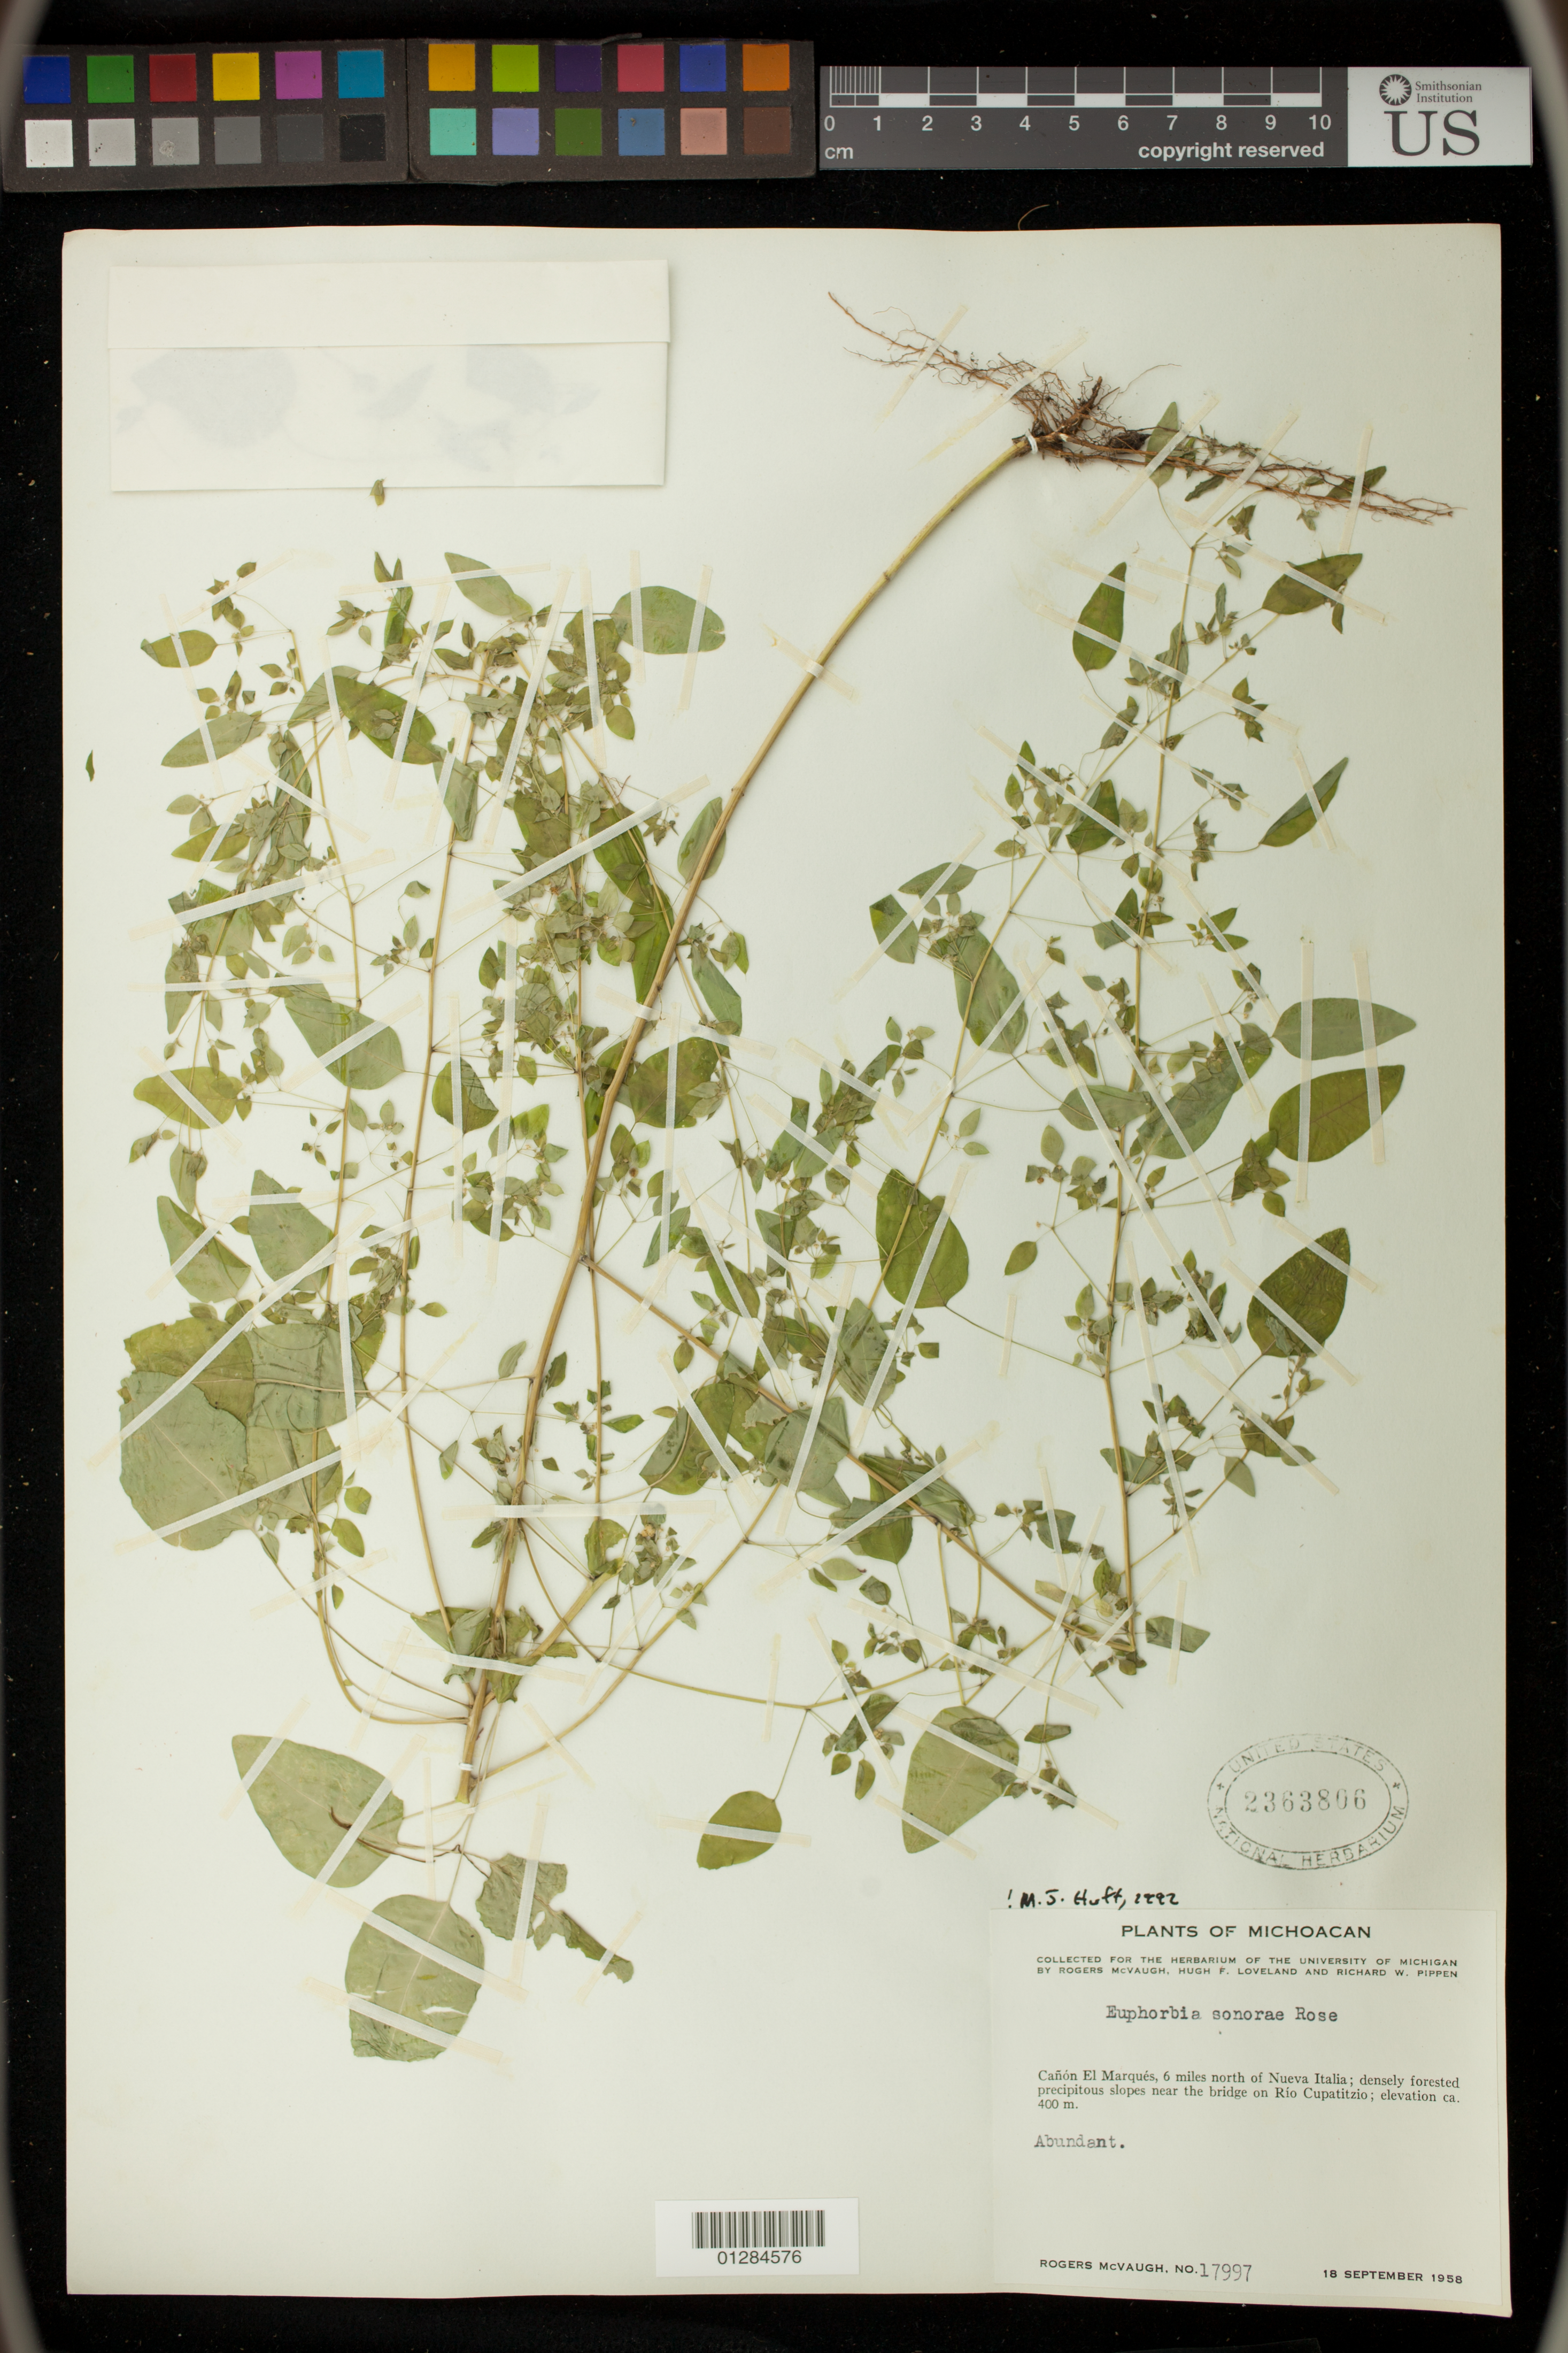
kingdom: Plantae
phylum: Tracheophyta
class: Magnoliopsida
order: Malpighiales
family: Euphorbiaceae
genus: Euphorbia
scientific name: Euphorbia sonorae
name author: Rose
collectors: R. McVaugh, H. Loveland & R. W. Pippen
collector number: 17997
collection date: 1958-09-18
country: Mexico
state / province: Michoacán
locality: Canon El Marques, 6 miles north of Nueva Italia, near the bridge on Rio Cupatitzio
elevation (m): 400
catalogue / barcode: US 2363806